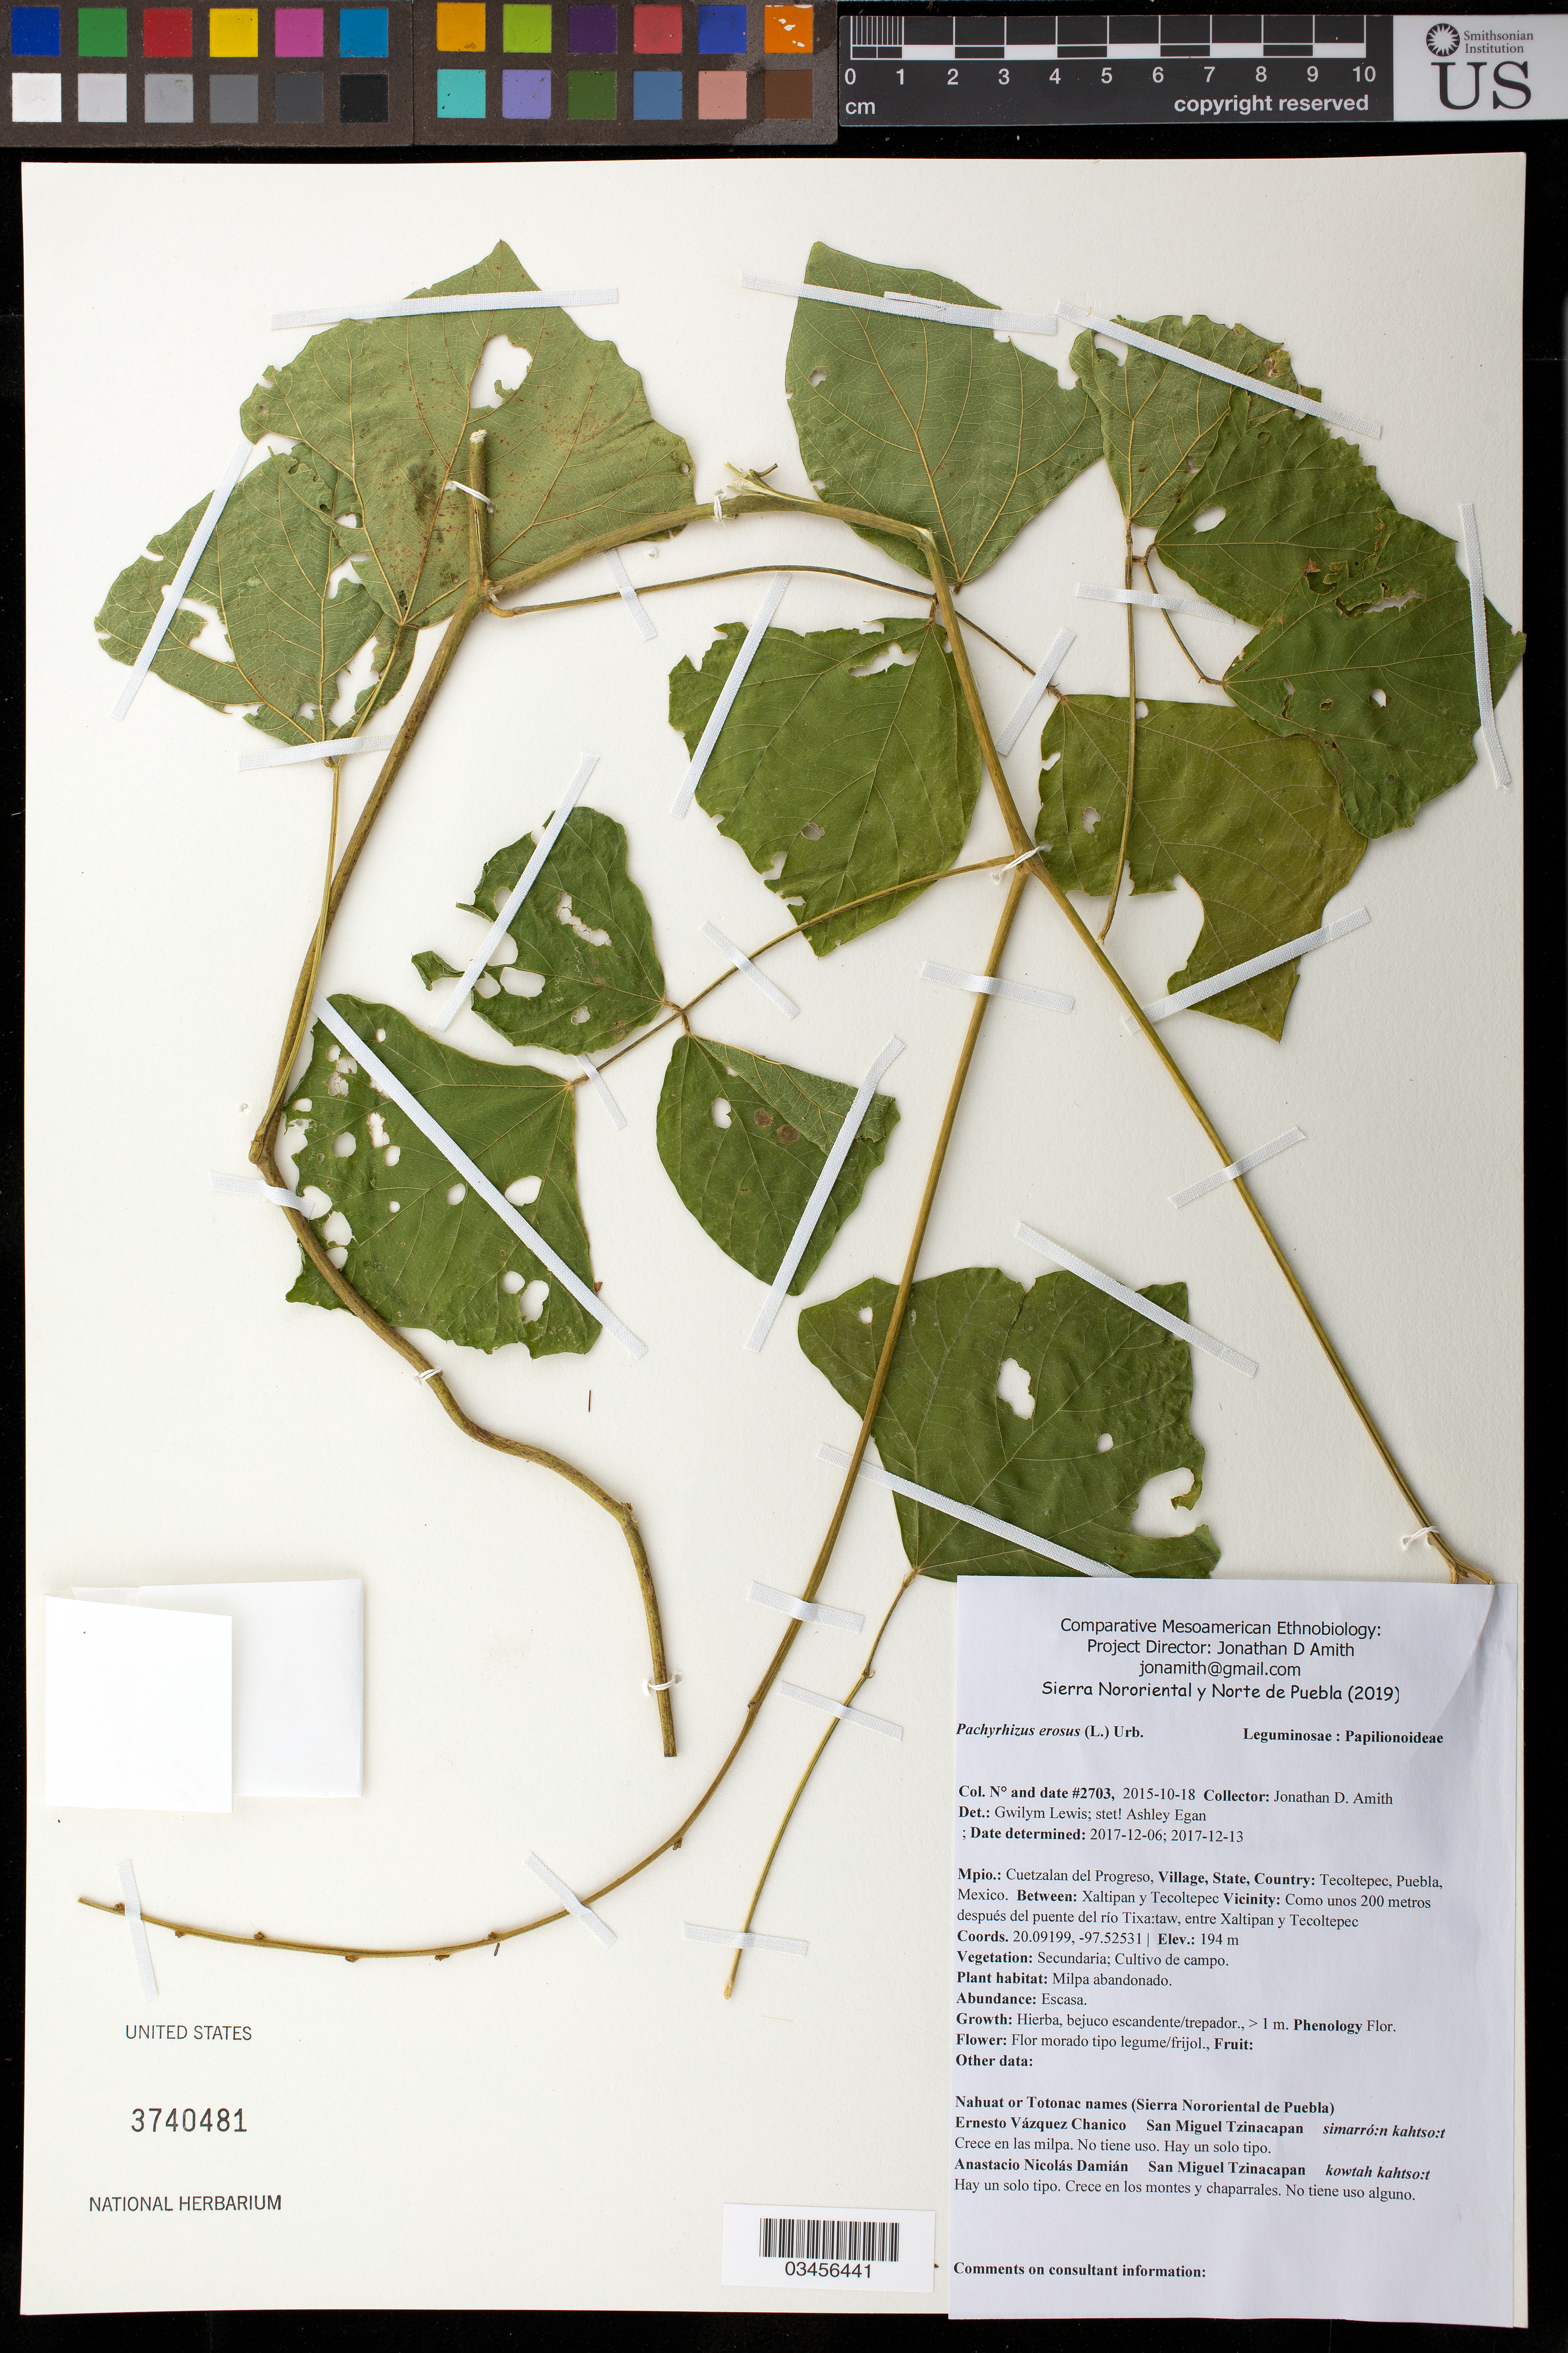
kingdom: Plantae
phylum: Tracheophyta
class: Magnoliopsida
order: Fabales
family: Fabaceae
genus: Pachyrhizus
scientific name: Pachyrhizus erosus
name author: (L.) Urb.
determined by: Delgado S., A. O.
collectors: J. D. Amith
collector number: JDA_02703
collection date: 2015-10-18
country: México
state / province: Puebla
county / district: Cuetzalan del Progreso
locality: PUEBLO: Tecoltepec; LOCALIDAD EXACTA: Como unos 200 metros después del puente del río Tixa:taw, entre Xaltipan y Tecoltepec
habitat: Cultivo de campo | Milpa abandonada.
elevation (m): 194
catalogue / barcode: US 3740481